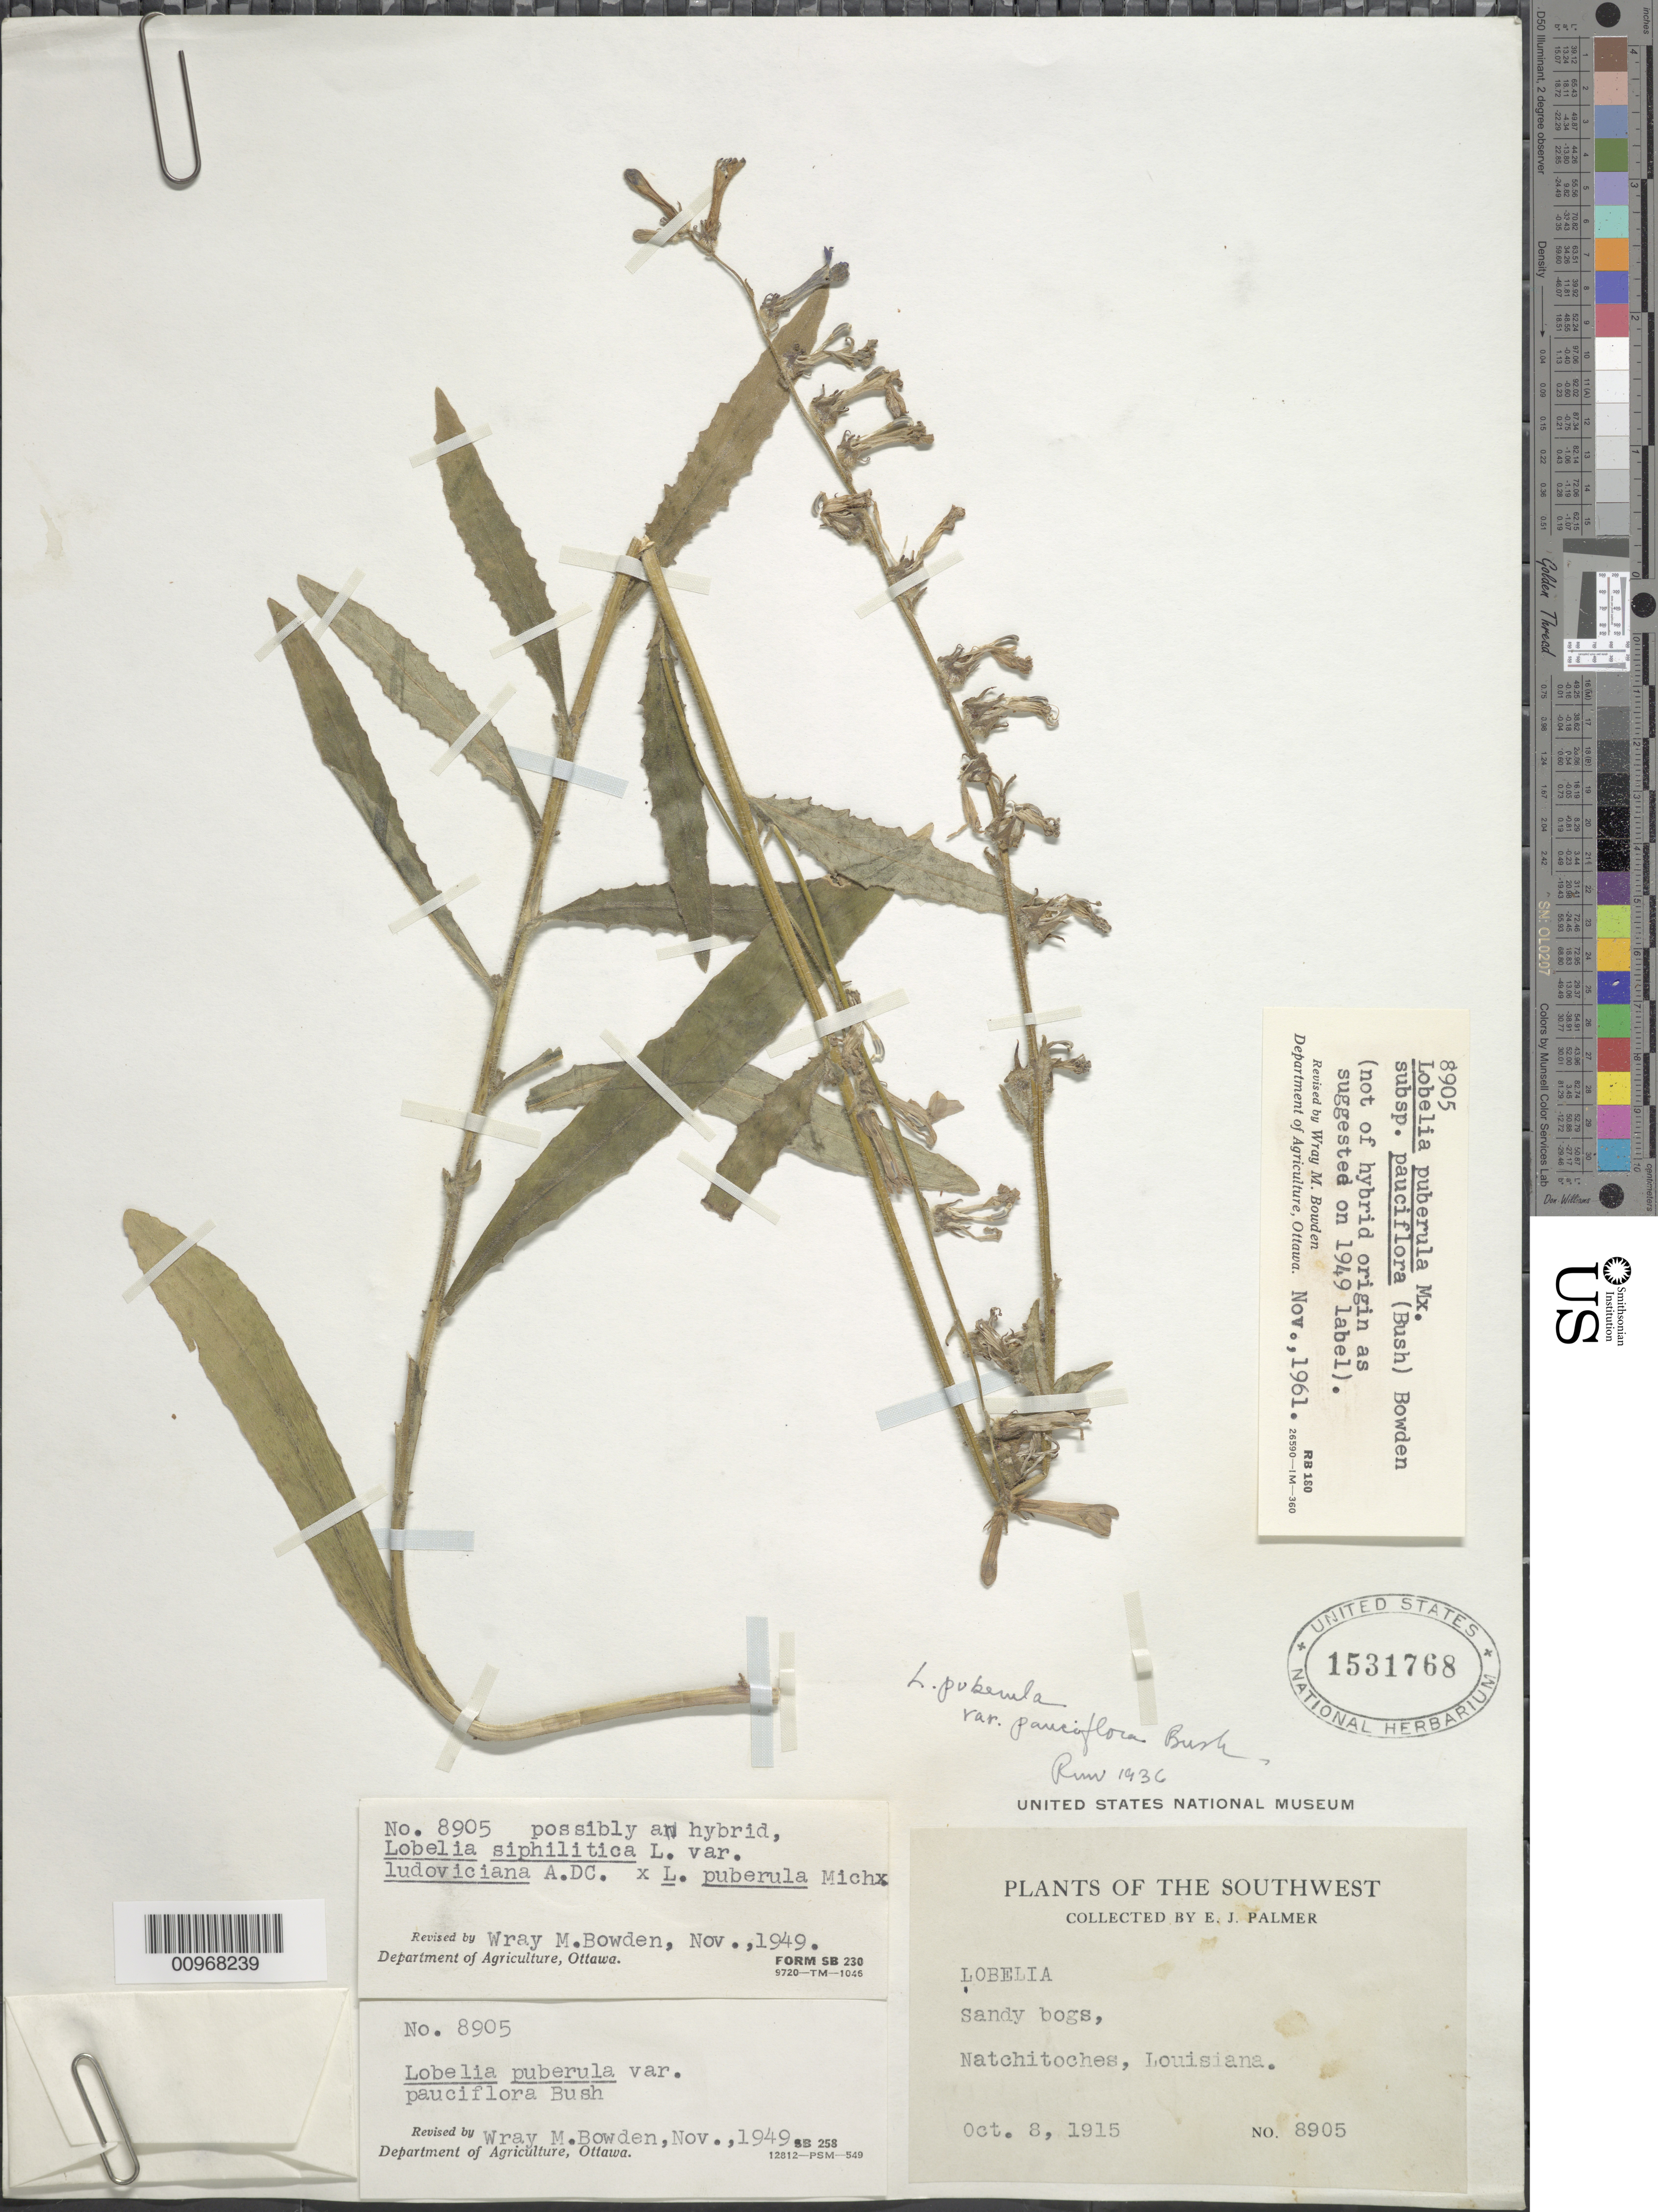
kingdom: Plantae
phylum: Tracheophyta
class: Magnoliopsida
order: Asterales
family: Campanulaceae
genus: Lobelia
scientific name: Lobelia puberula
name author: Michx.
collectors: E. J. Palmer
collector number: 8905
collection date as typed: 08 Oct 1915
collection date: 1915-10-08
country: United States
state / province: Louisiana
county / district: Natchitoches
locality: Natchitoches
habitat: sandy bogs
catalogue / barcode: US 1531768